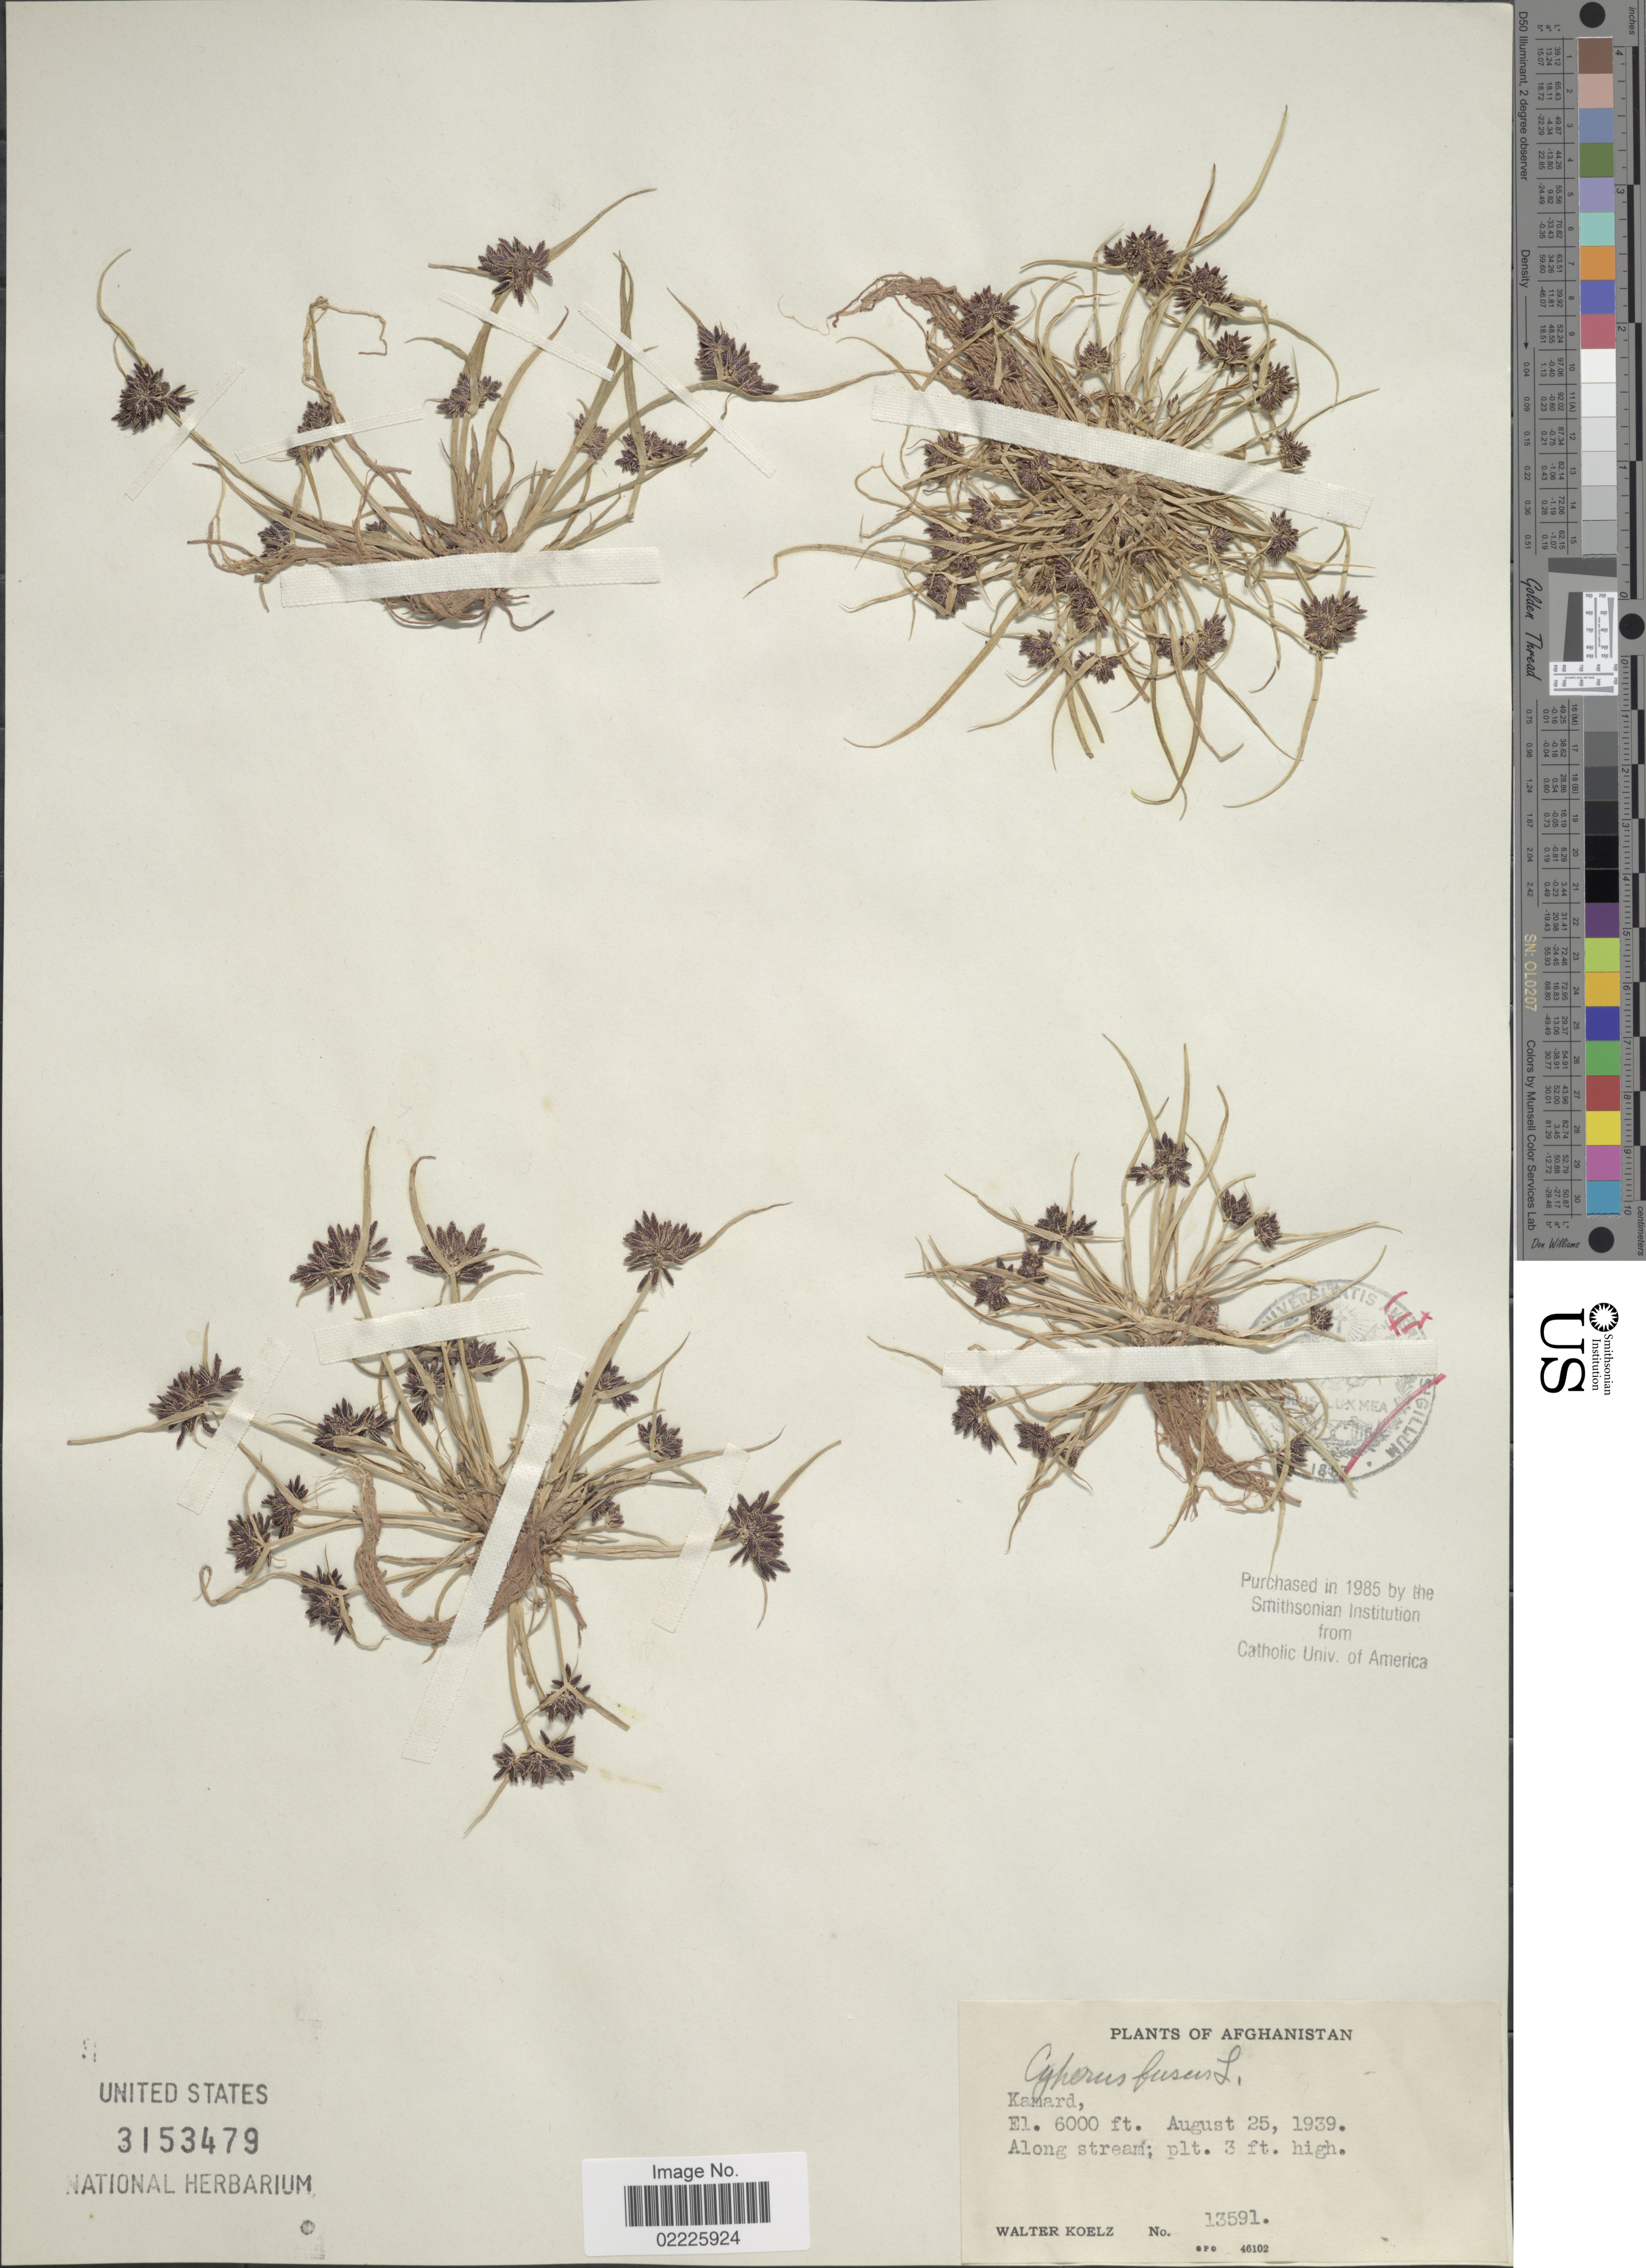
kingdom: Plantae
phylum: Tracheophyta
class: Liliopsida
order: Poales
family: Cyperaceae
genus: Cyperus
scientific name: Cyperus fuscus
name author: L.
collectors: W. N. Koelz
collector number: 13591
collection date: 1939-08-25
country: Afghanistan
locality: Kamard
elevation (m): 1829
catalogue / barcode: US 3153479